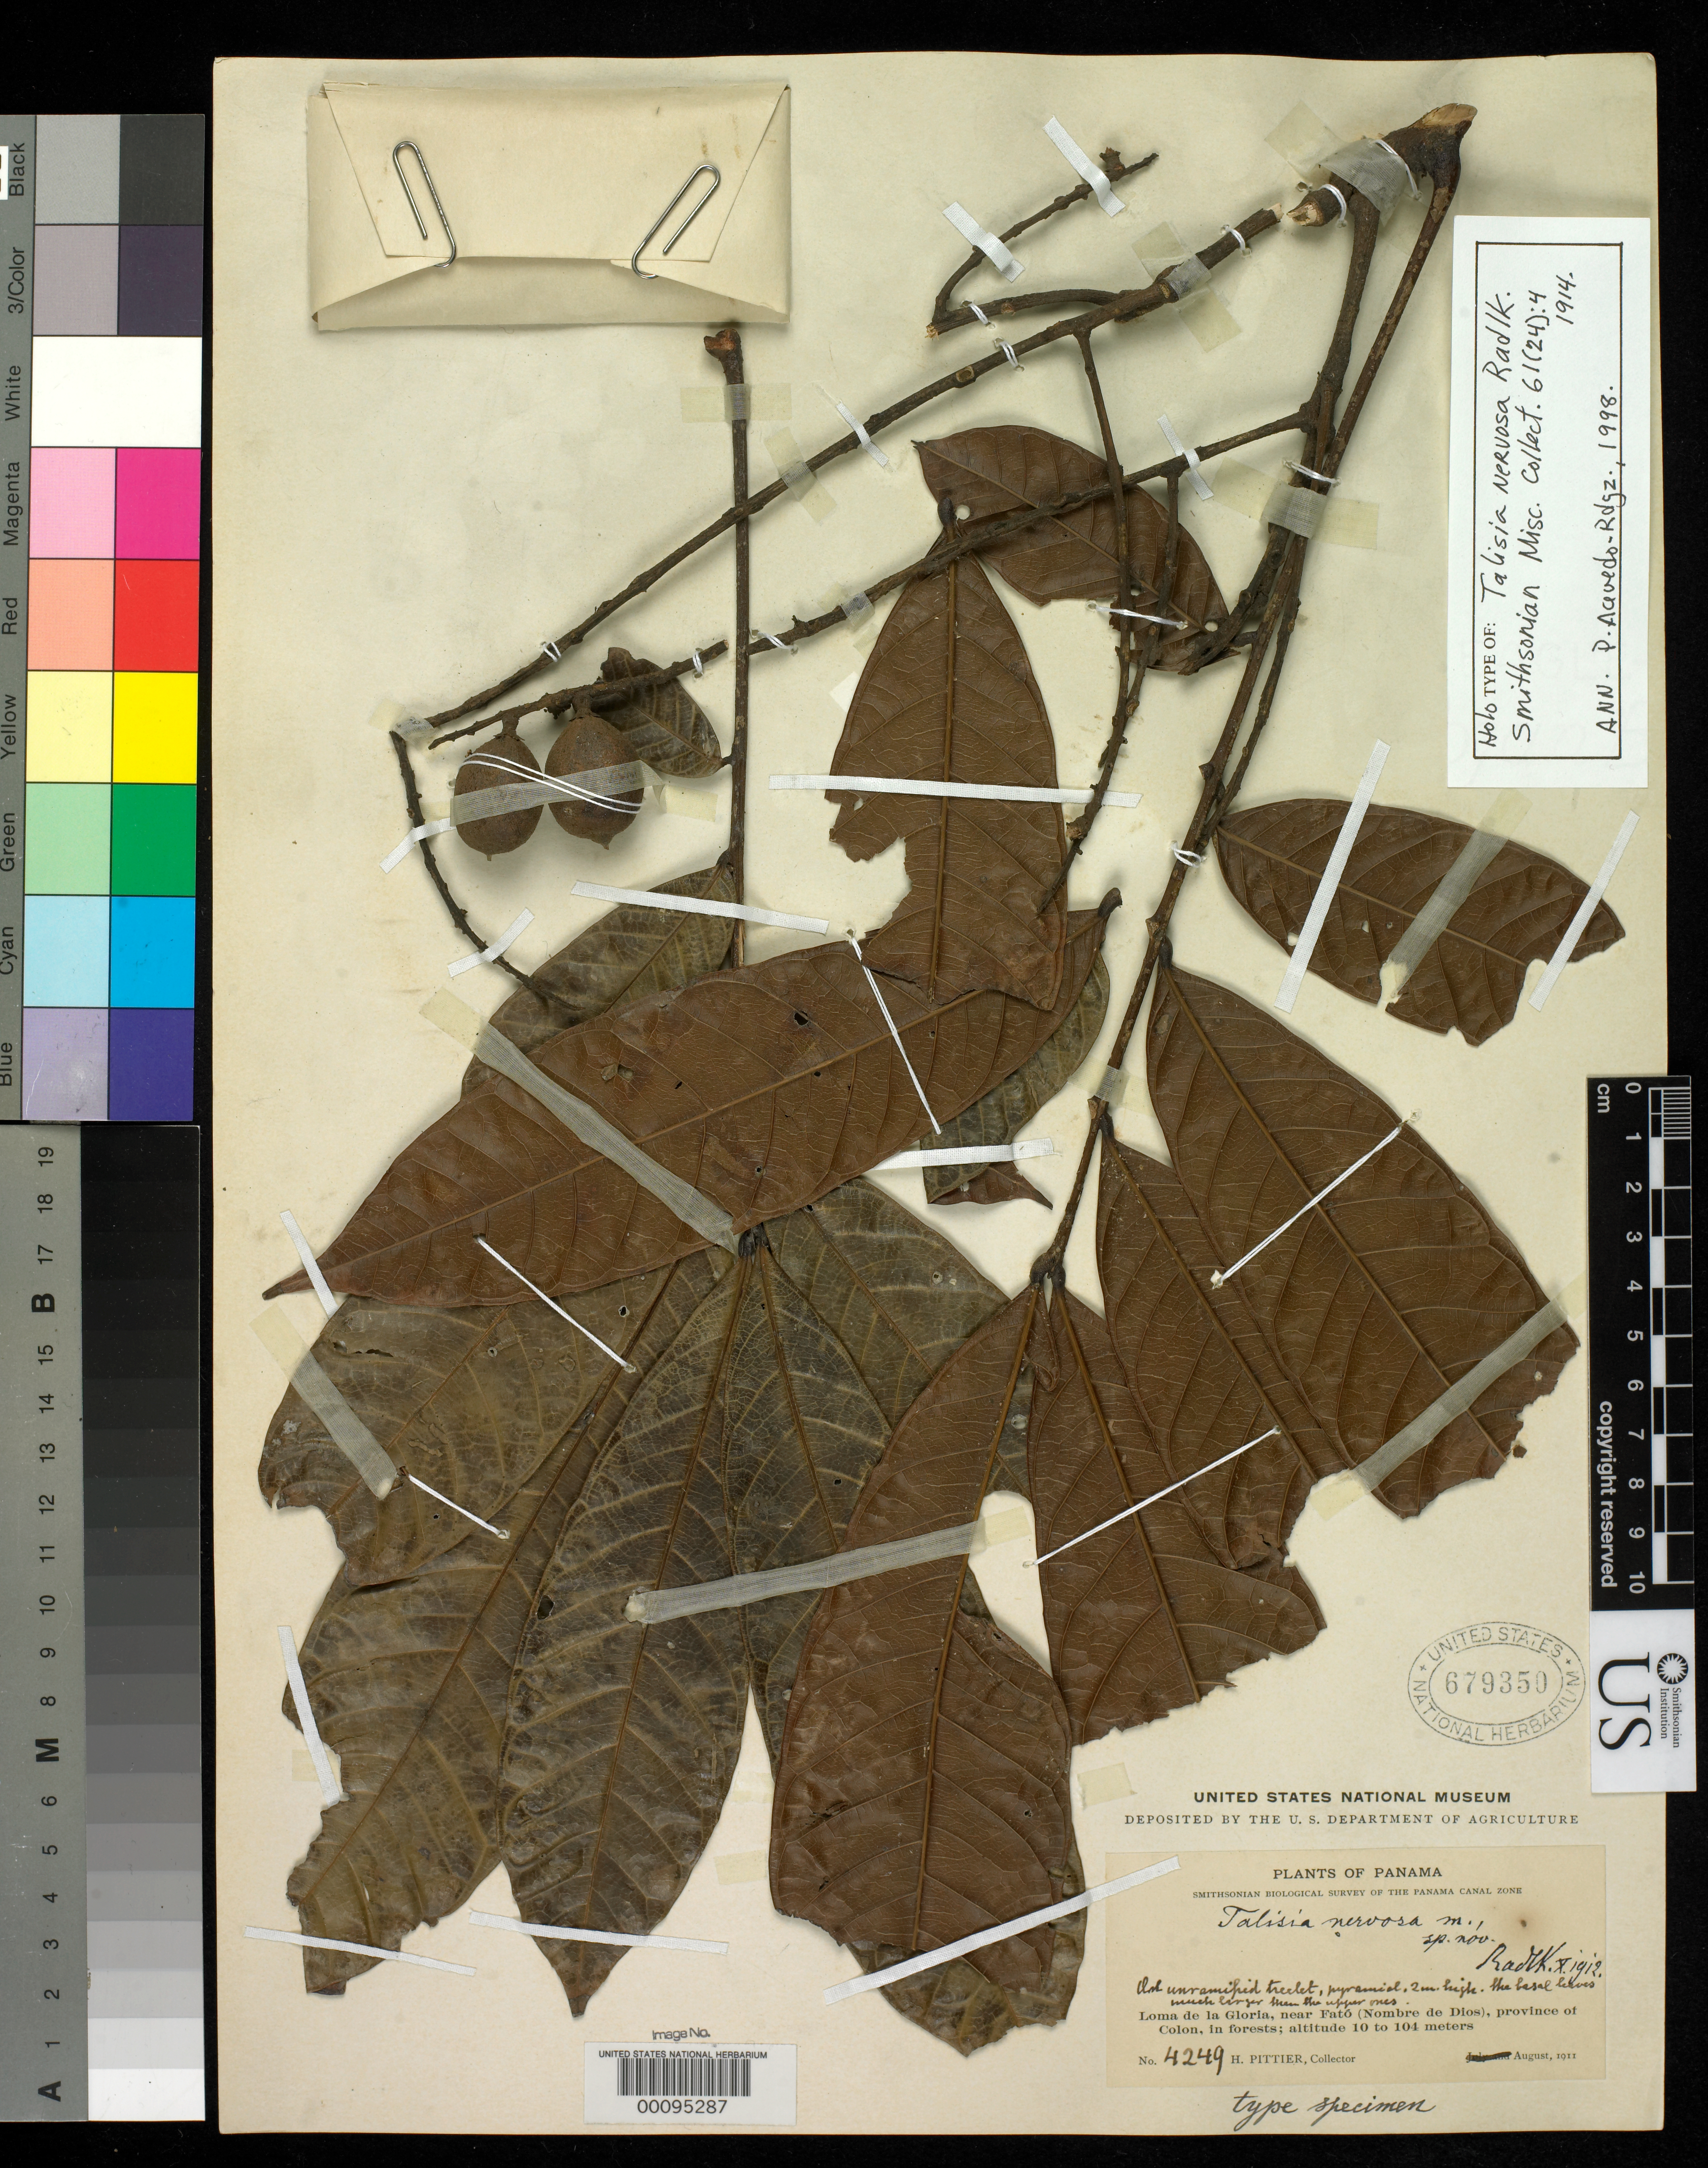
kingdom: Plantae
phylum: Tracheophyta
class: Magnoliopsida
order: Sapindales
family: Sapindaceae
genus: Talisia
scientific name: Talisia nervosa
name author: Radlk.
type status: Holotype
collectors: H. F. Pittier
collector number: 4249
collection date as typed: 23 Aug 1911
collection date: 1911-08-23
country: Panama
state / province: Colón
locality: Loma de La Gloria, back of Fato.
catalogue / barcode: US 679350